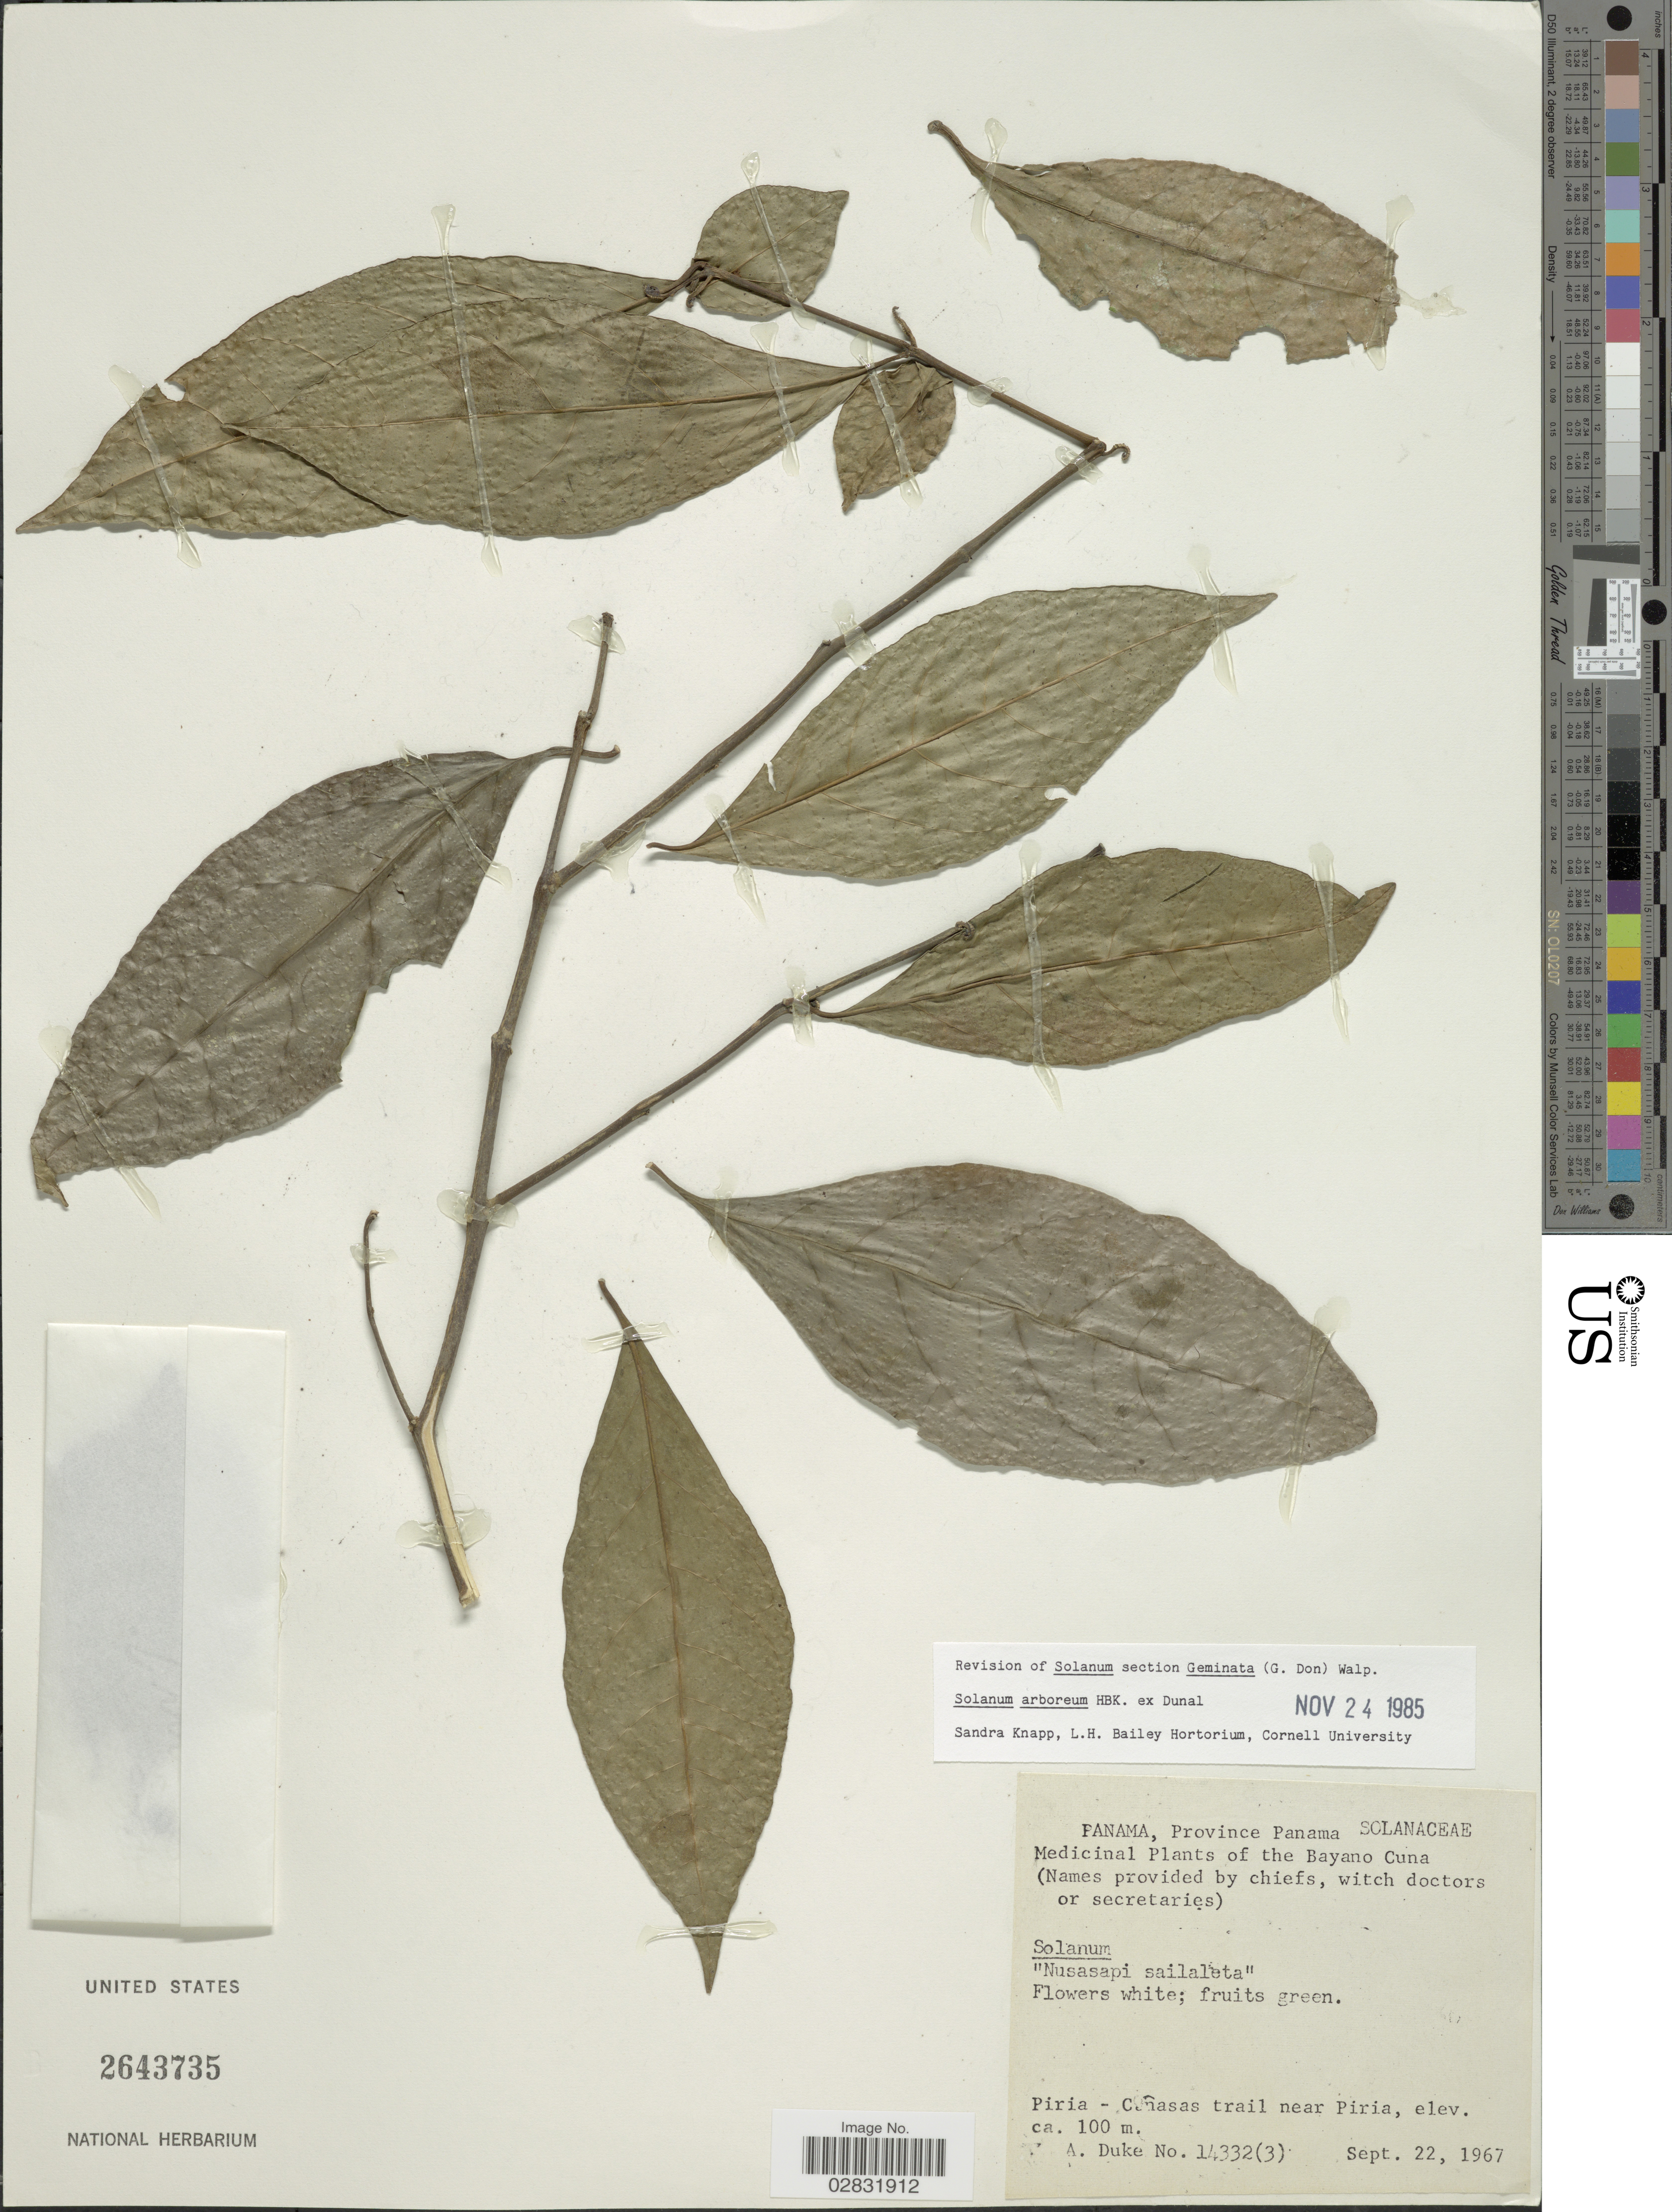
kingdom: Plantae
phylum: Tracheophyta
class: Magnoliopsida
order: Solanales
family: Solanaceae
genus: Solanum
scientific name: Solanum arboreum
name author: Dunal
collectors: J. Duke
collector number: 14332(3)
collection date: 1967-09-22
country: Panama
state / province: Panamá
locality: Province Panama. Bayano Cuna. Piria - Cañasas trail near Piria.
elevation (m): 100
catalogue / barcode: US 2643735